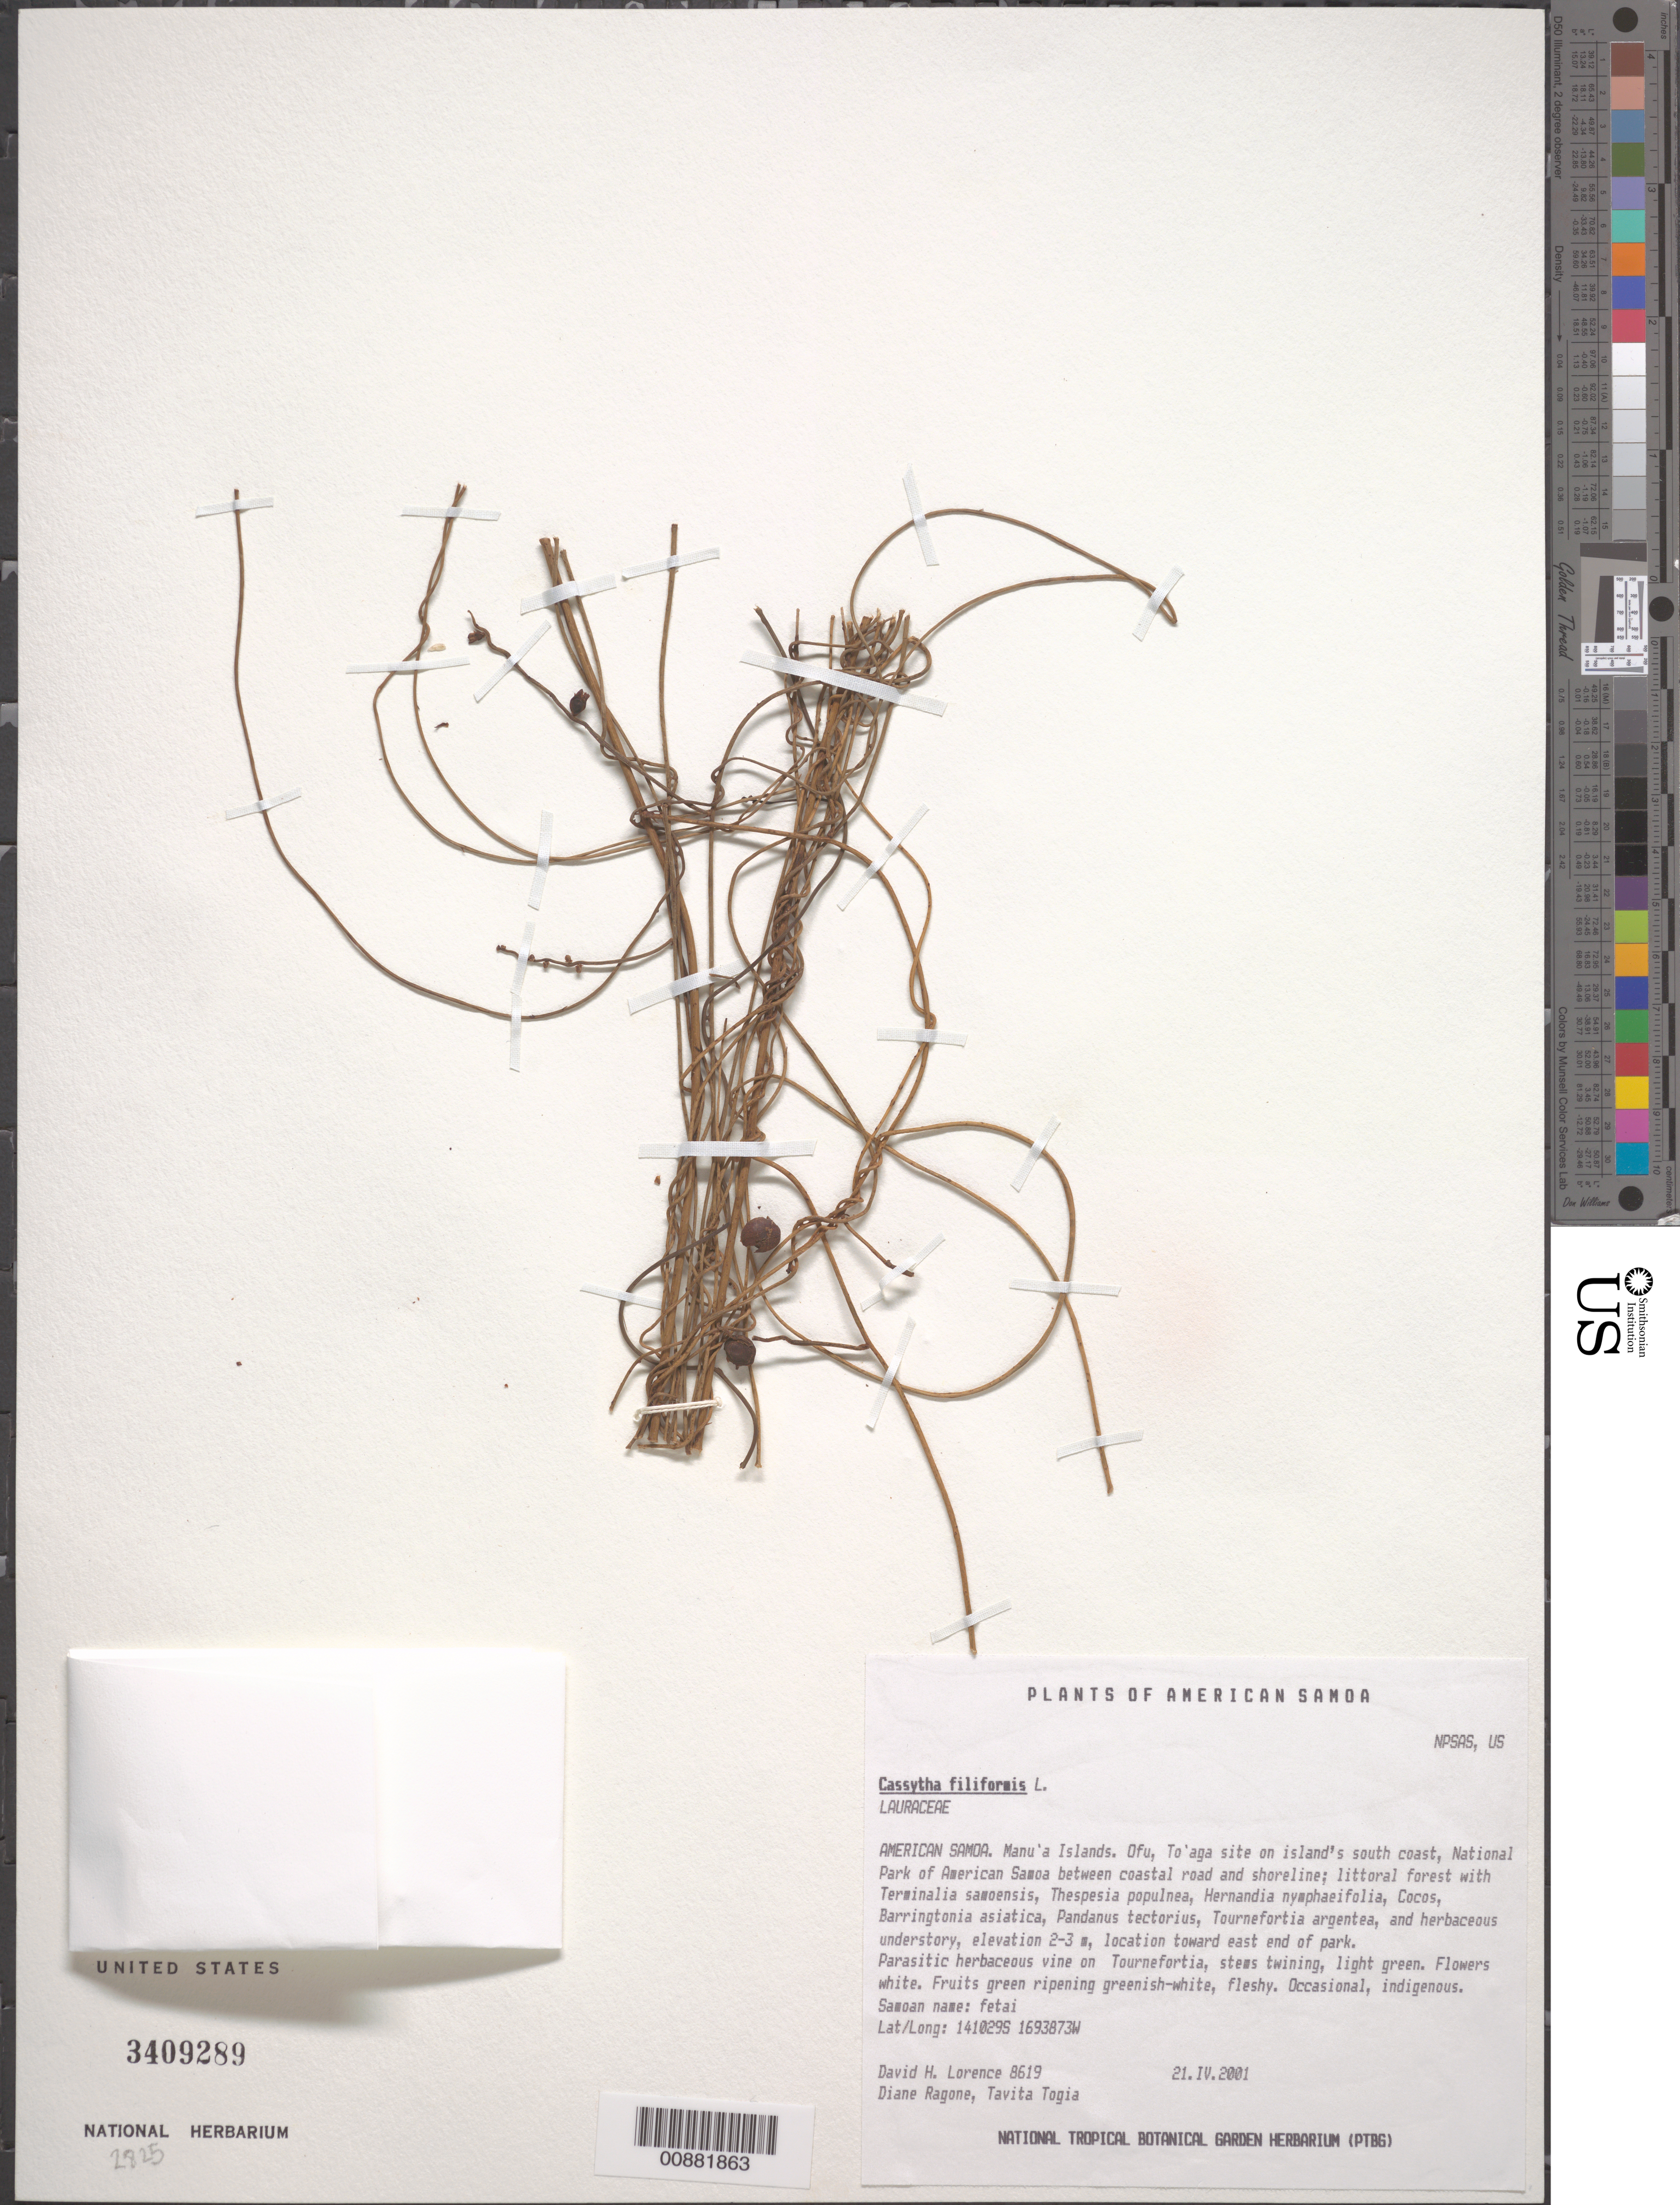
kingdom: Plantae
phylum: Tracheophyta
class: Magnoliopsida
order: Laurales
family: Lauraceae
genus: Cassytha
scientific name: Cassytha filiformis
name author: L.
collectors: D. Lorence, D. Ragone & T. Togia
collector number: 8619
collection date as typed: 21 Apr 2001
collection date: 2001-04-21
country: American Samoa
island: Ofu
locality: Ofu, To'aga site on island's S coast, Nat'l Pkof Am Somoa betw coastal road & shoreliine; toward E end park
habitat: Parasitic herbaceous vine on Tournefortia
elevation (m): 2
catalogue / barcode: US 3409289